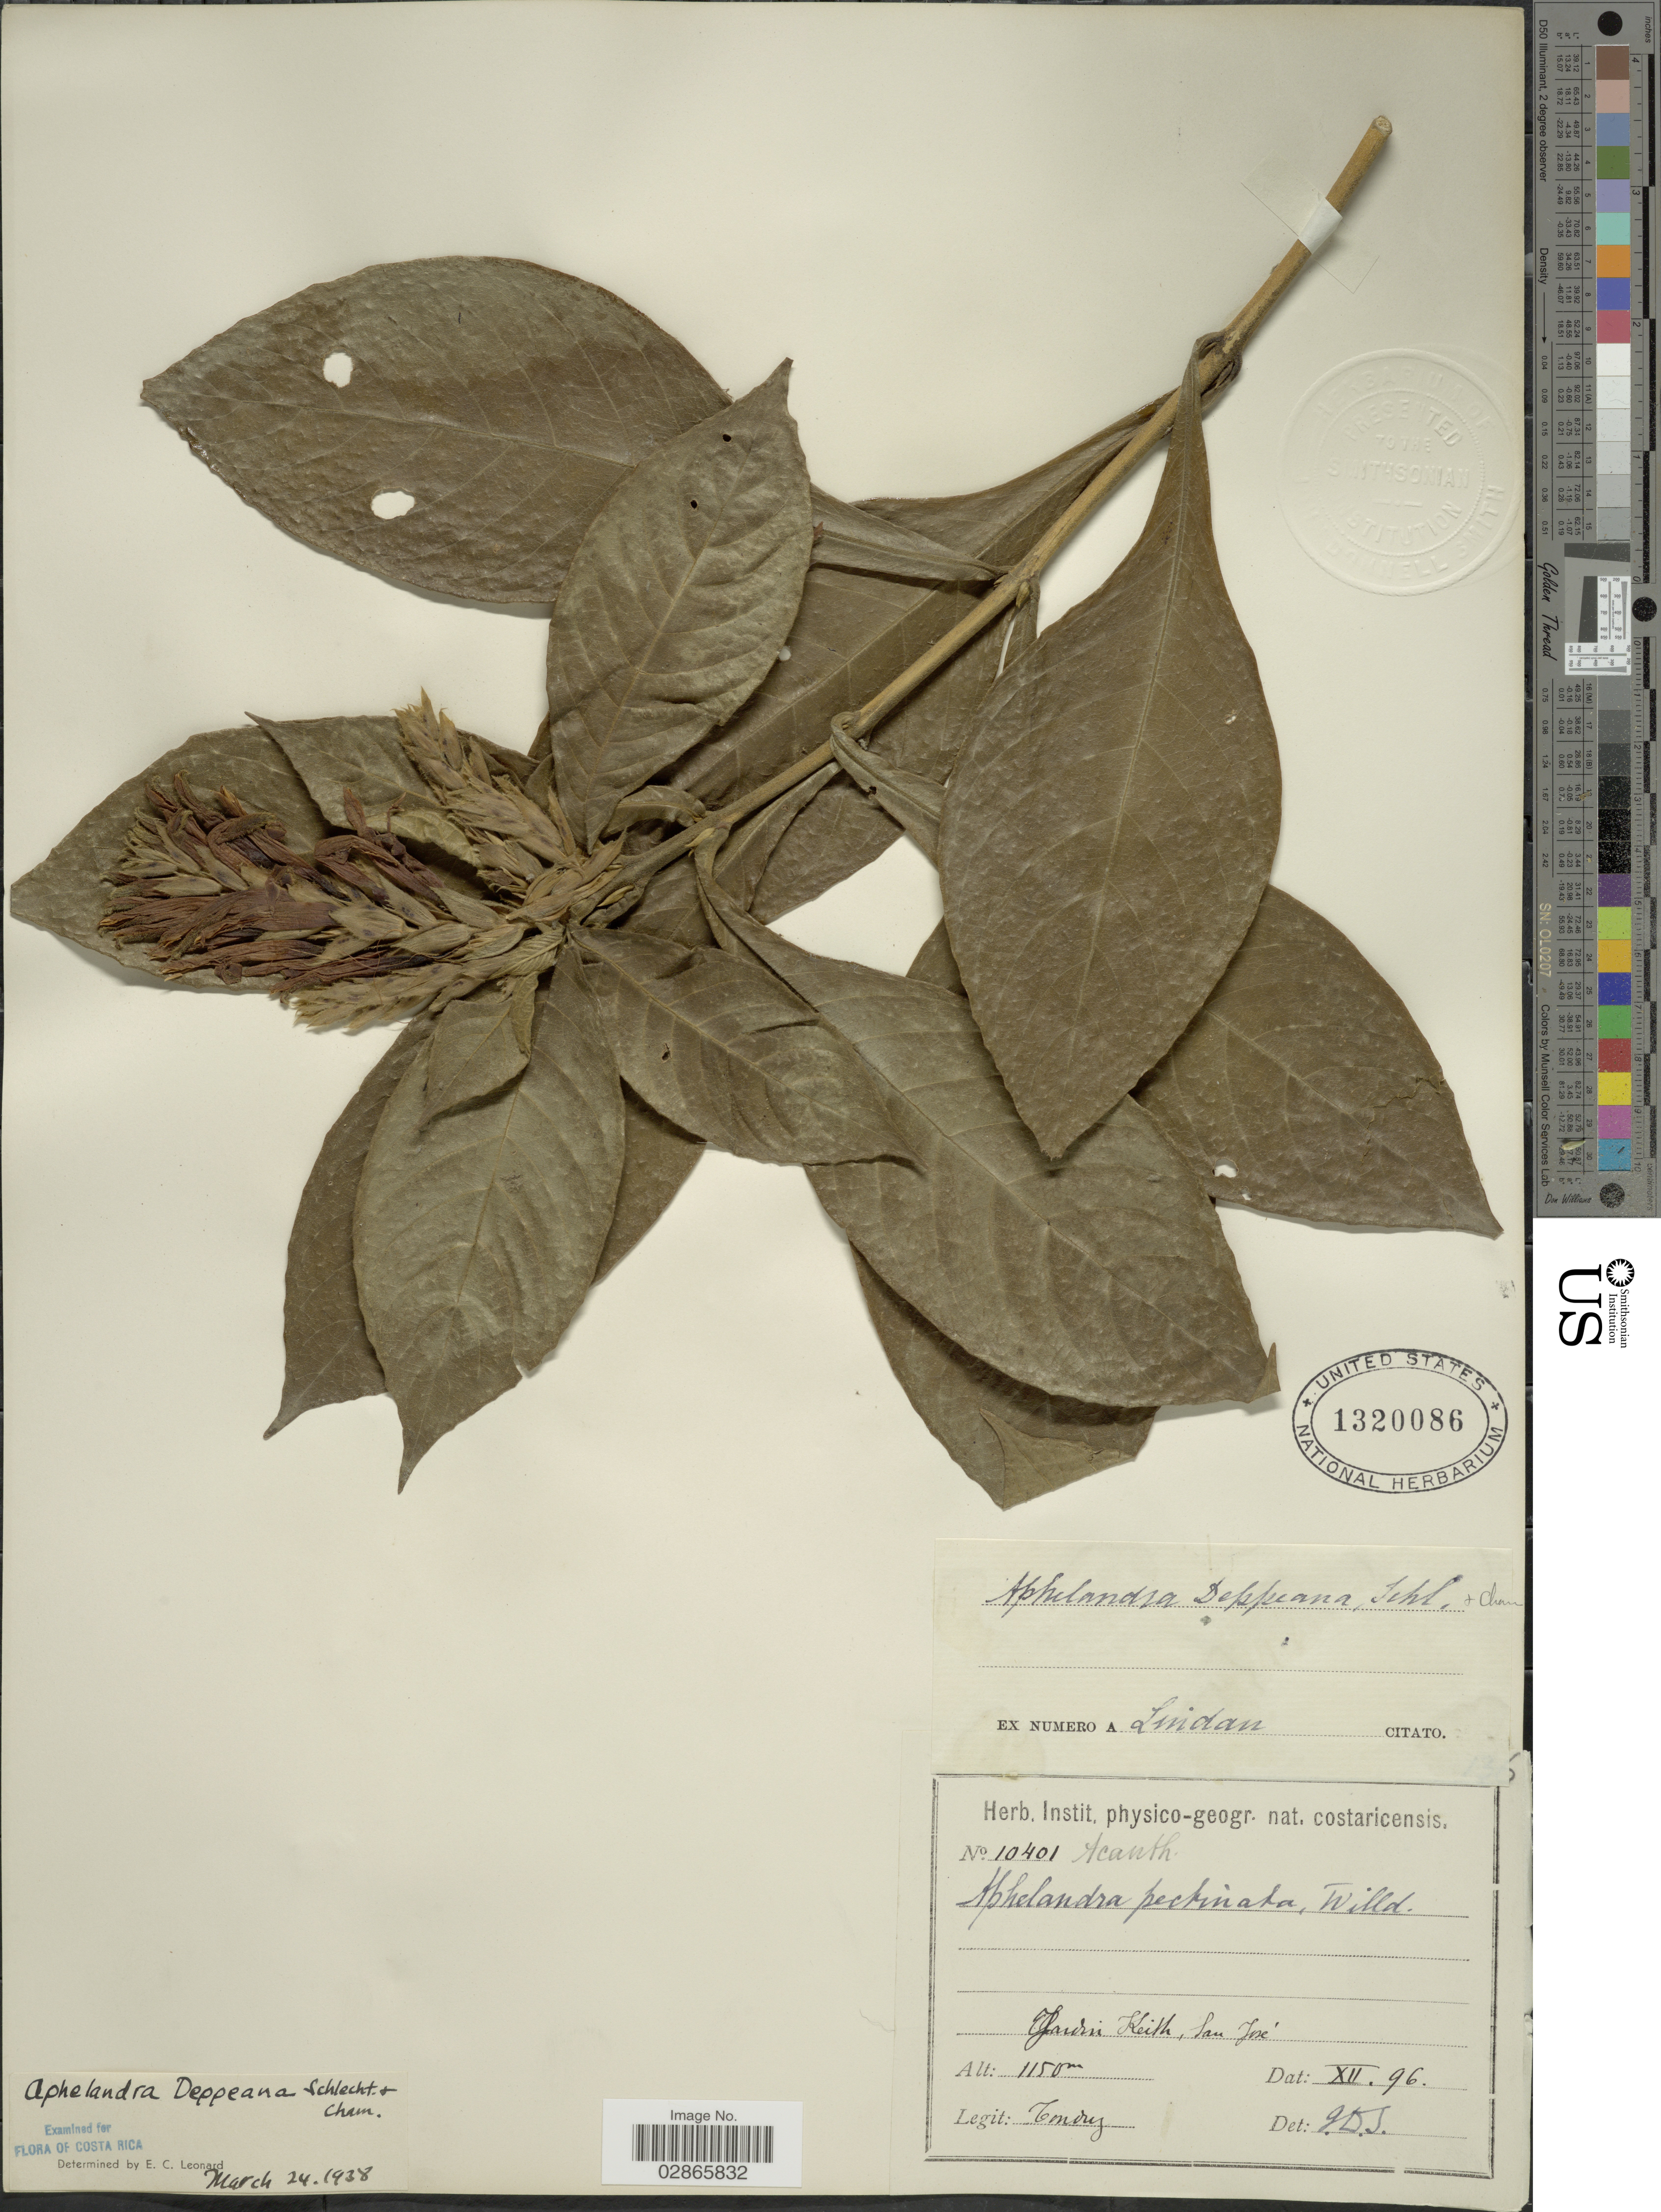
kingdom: Plantae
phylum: Tracheophyta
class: Magnoliopsida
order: Lamiales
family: Acanthaceae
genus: Aphelandra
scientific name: Aphelandra deppeana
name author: Schltdl. & Cham.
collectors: Tonduz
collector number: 10401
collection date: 1896-12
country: Costa Rica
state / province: San José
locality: Jardin Keith.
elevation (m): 1150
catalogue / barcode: US 1320086